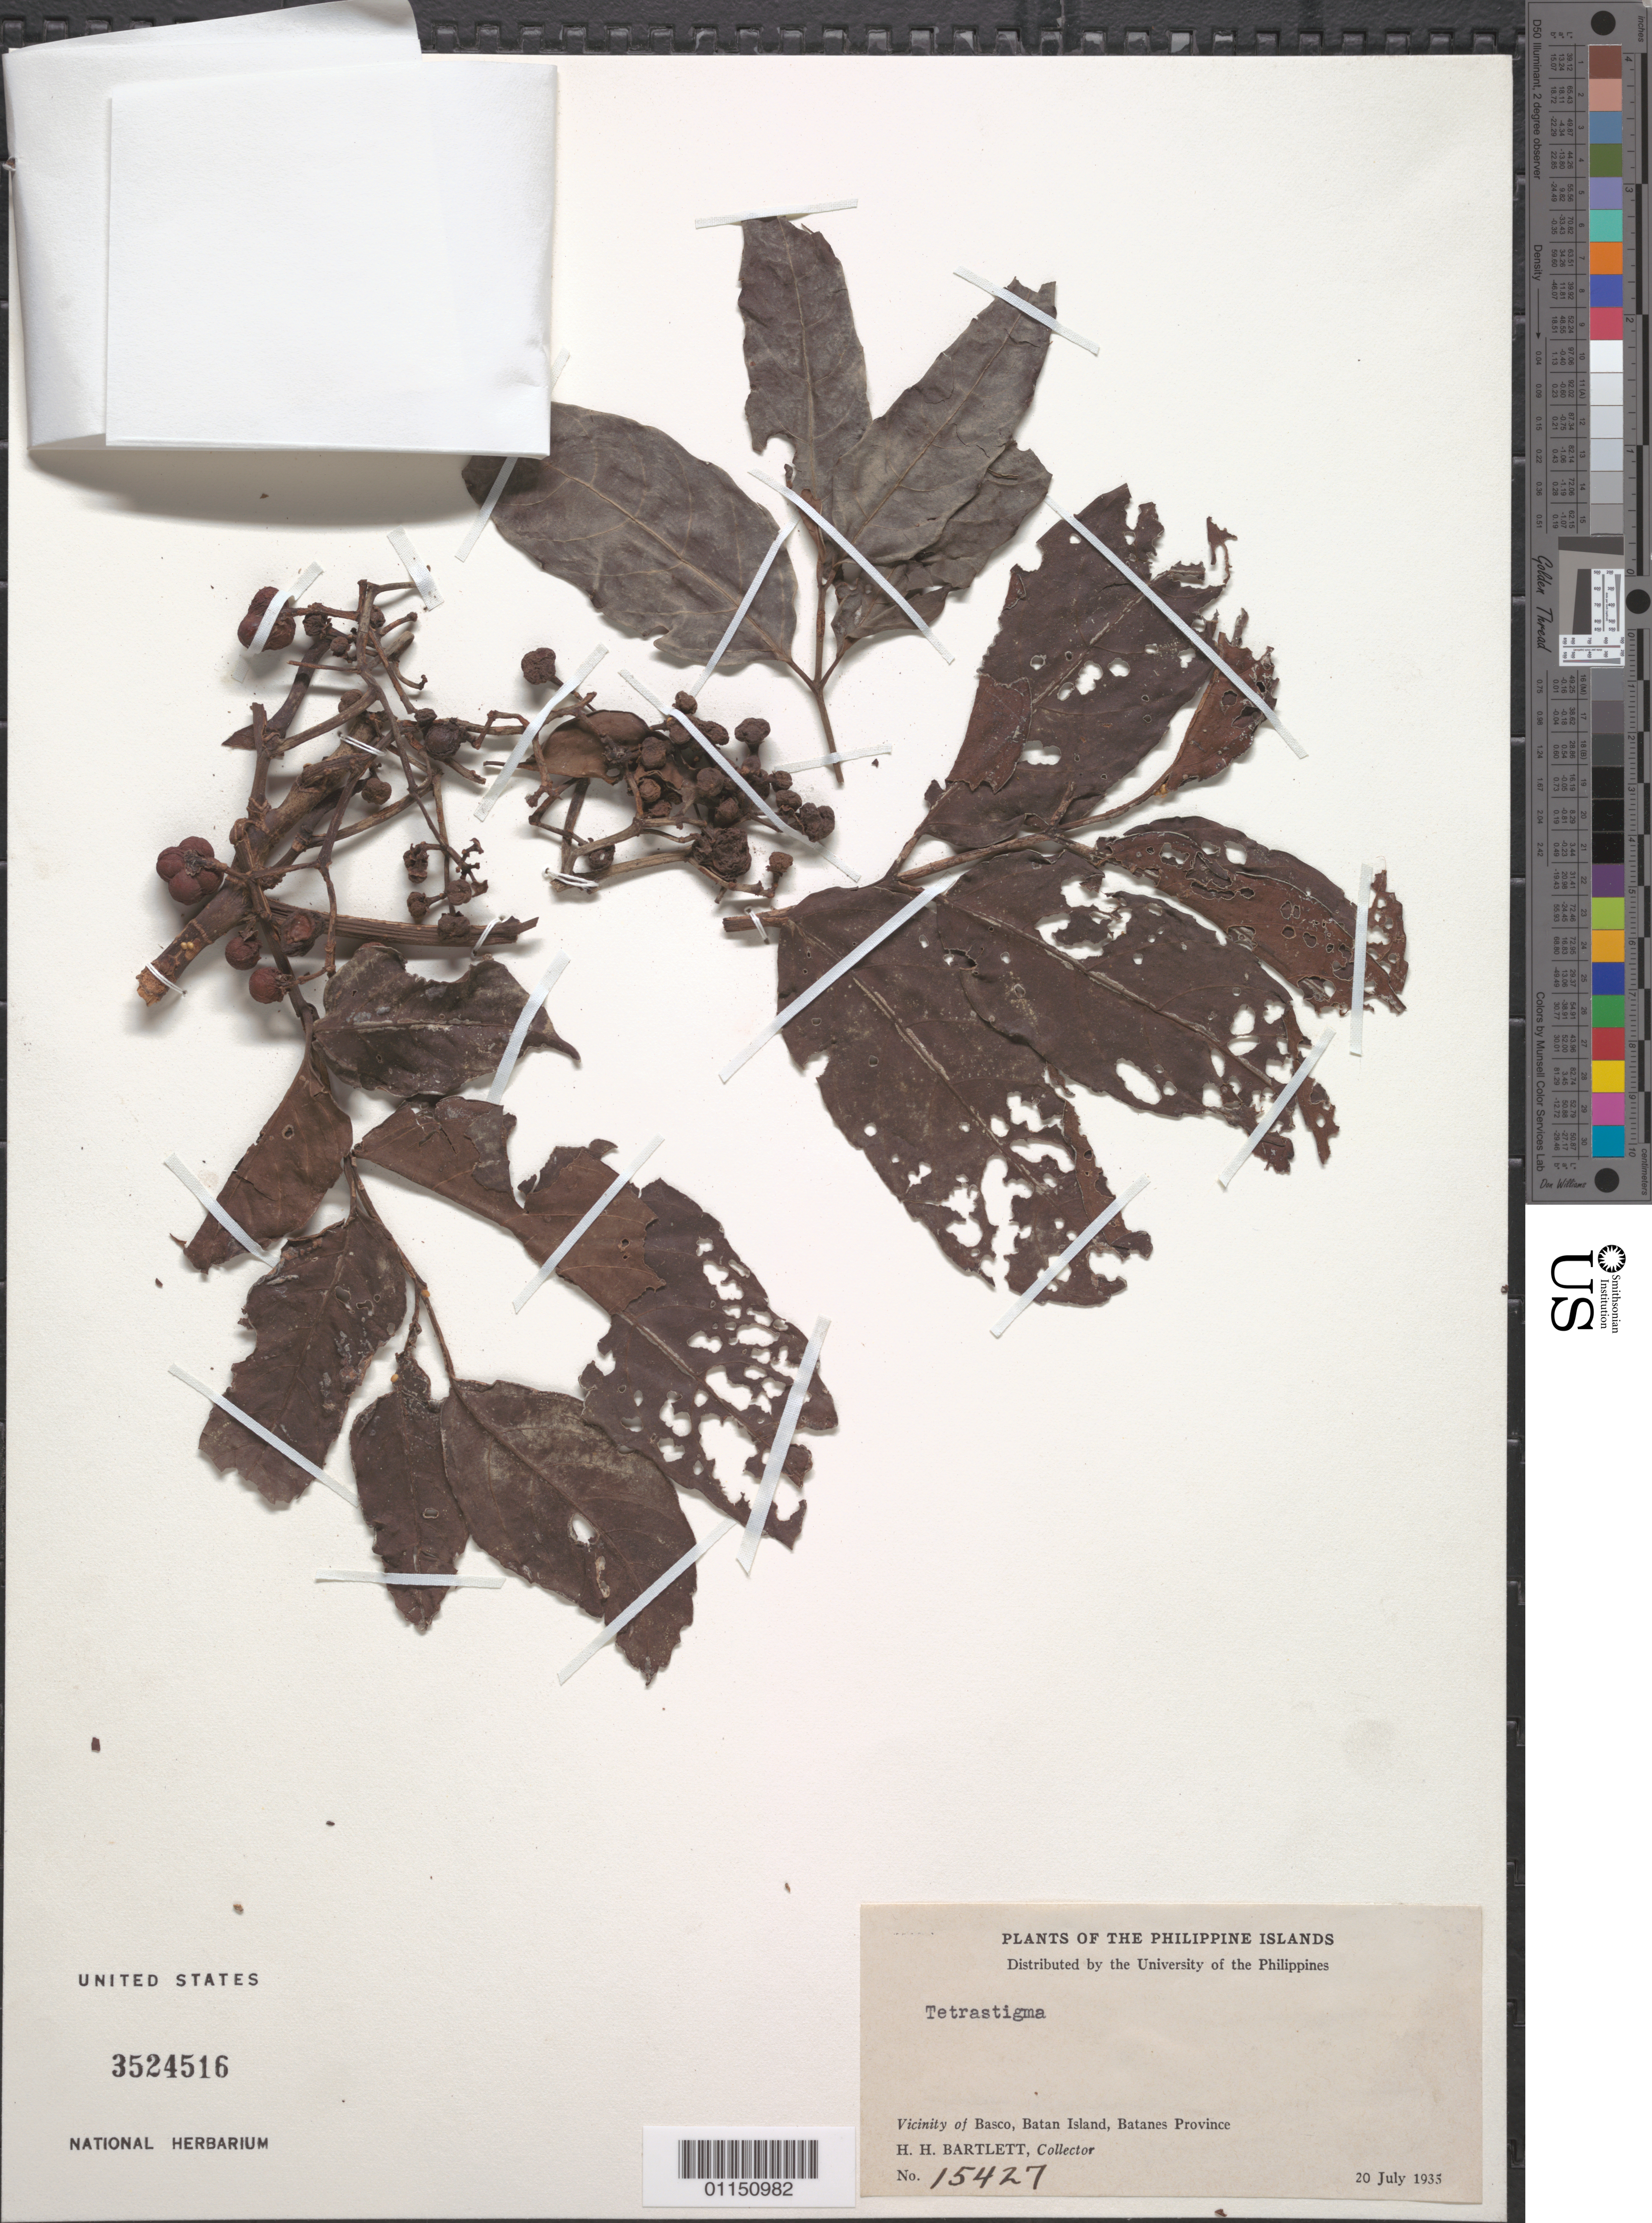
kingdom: Plantae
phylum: Tracheophyta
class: Magnoliopsida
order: Vitales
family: Vitaceae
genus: Tetrastigma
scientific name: Tetrastigma sp.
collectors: H. H. Bartlett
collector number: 15427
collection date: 1935-07-20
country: Philippines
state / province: Cagayan Valley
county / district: Batanes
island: Batan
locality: Vicinity of Basco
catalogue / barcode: US 3524516